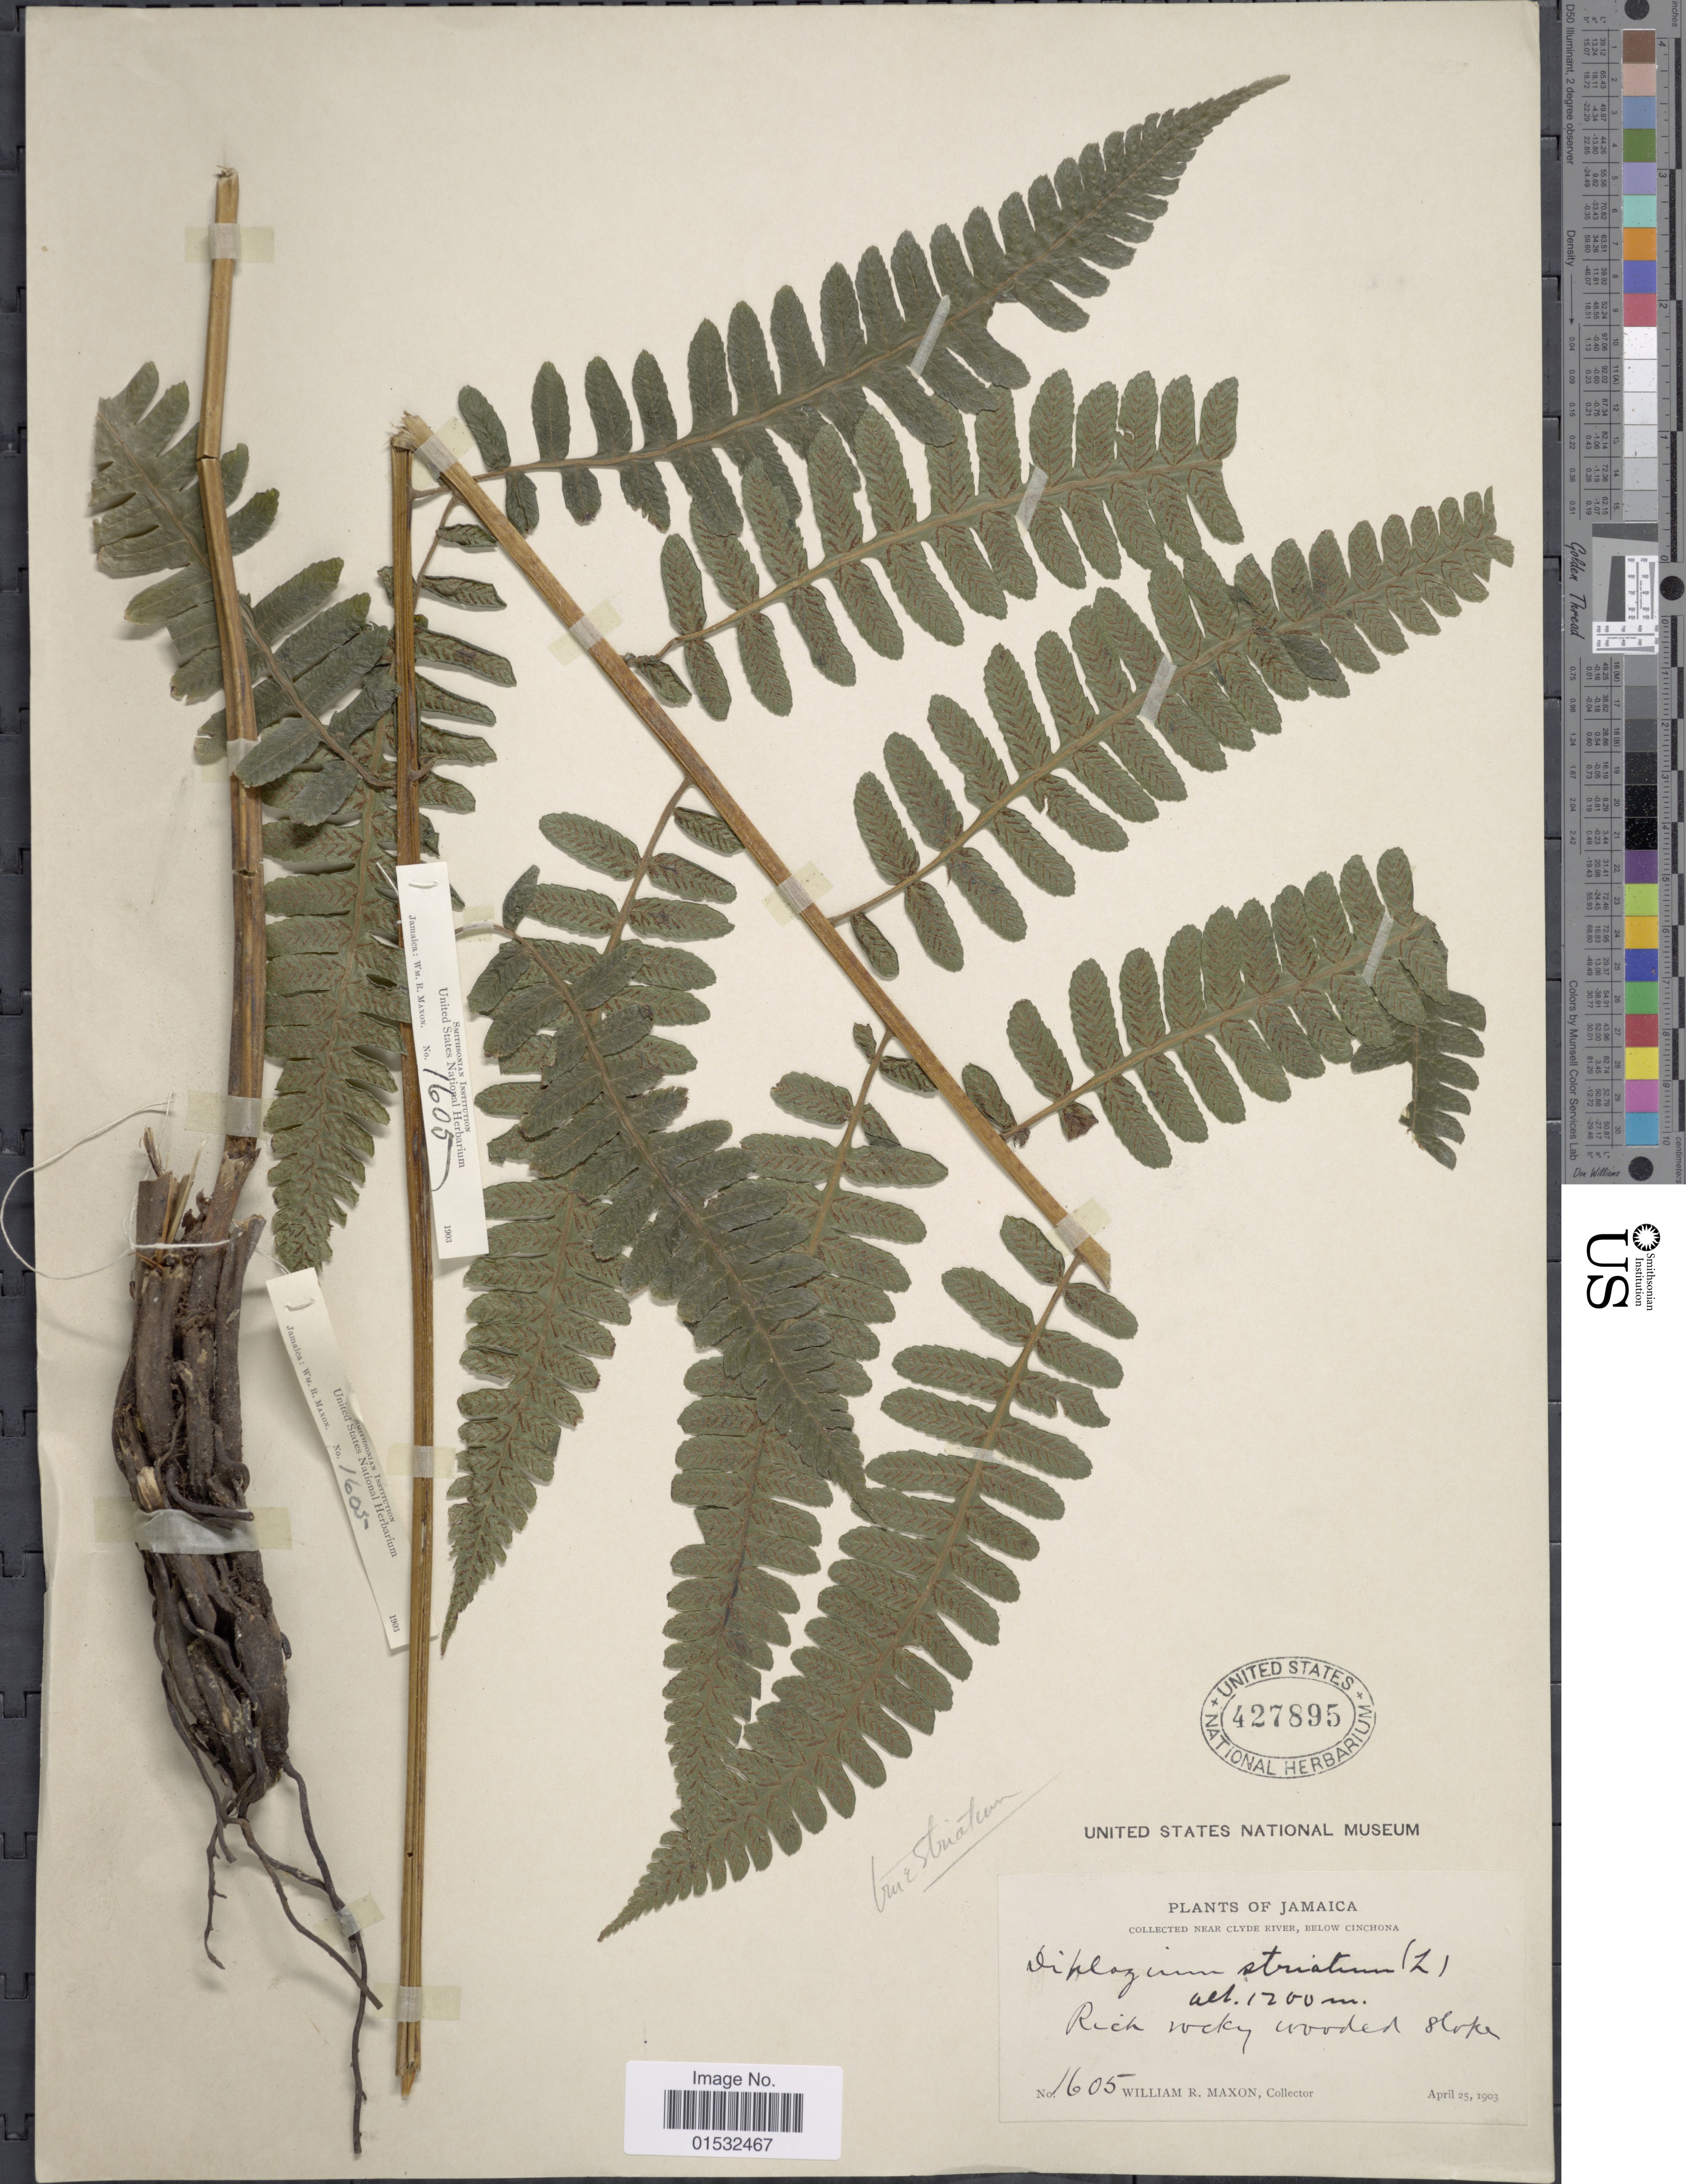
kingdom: Plantae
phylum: Tracheophyta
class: Polypodiopsida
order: Polypodiales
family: Athyriaceae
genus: Diplazium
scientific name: Diplazium striatum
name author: (L.) C. Presl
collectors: W. R. Maxon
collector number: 1605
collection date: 1903-04-25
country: Jamaica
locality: Near Clyde River, below Cinchona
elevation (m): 1200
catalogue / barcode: US 427895